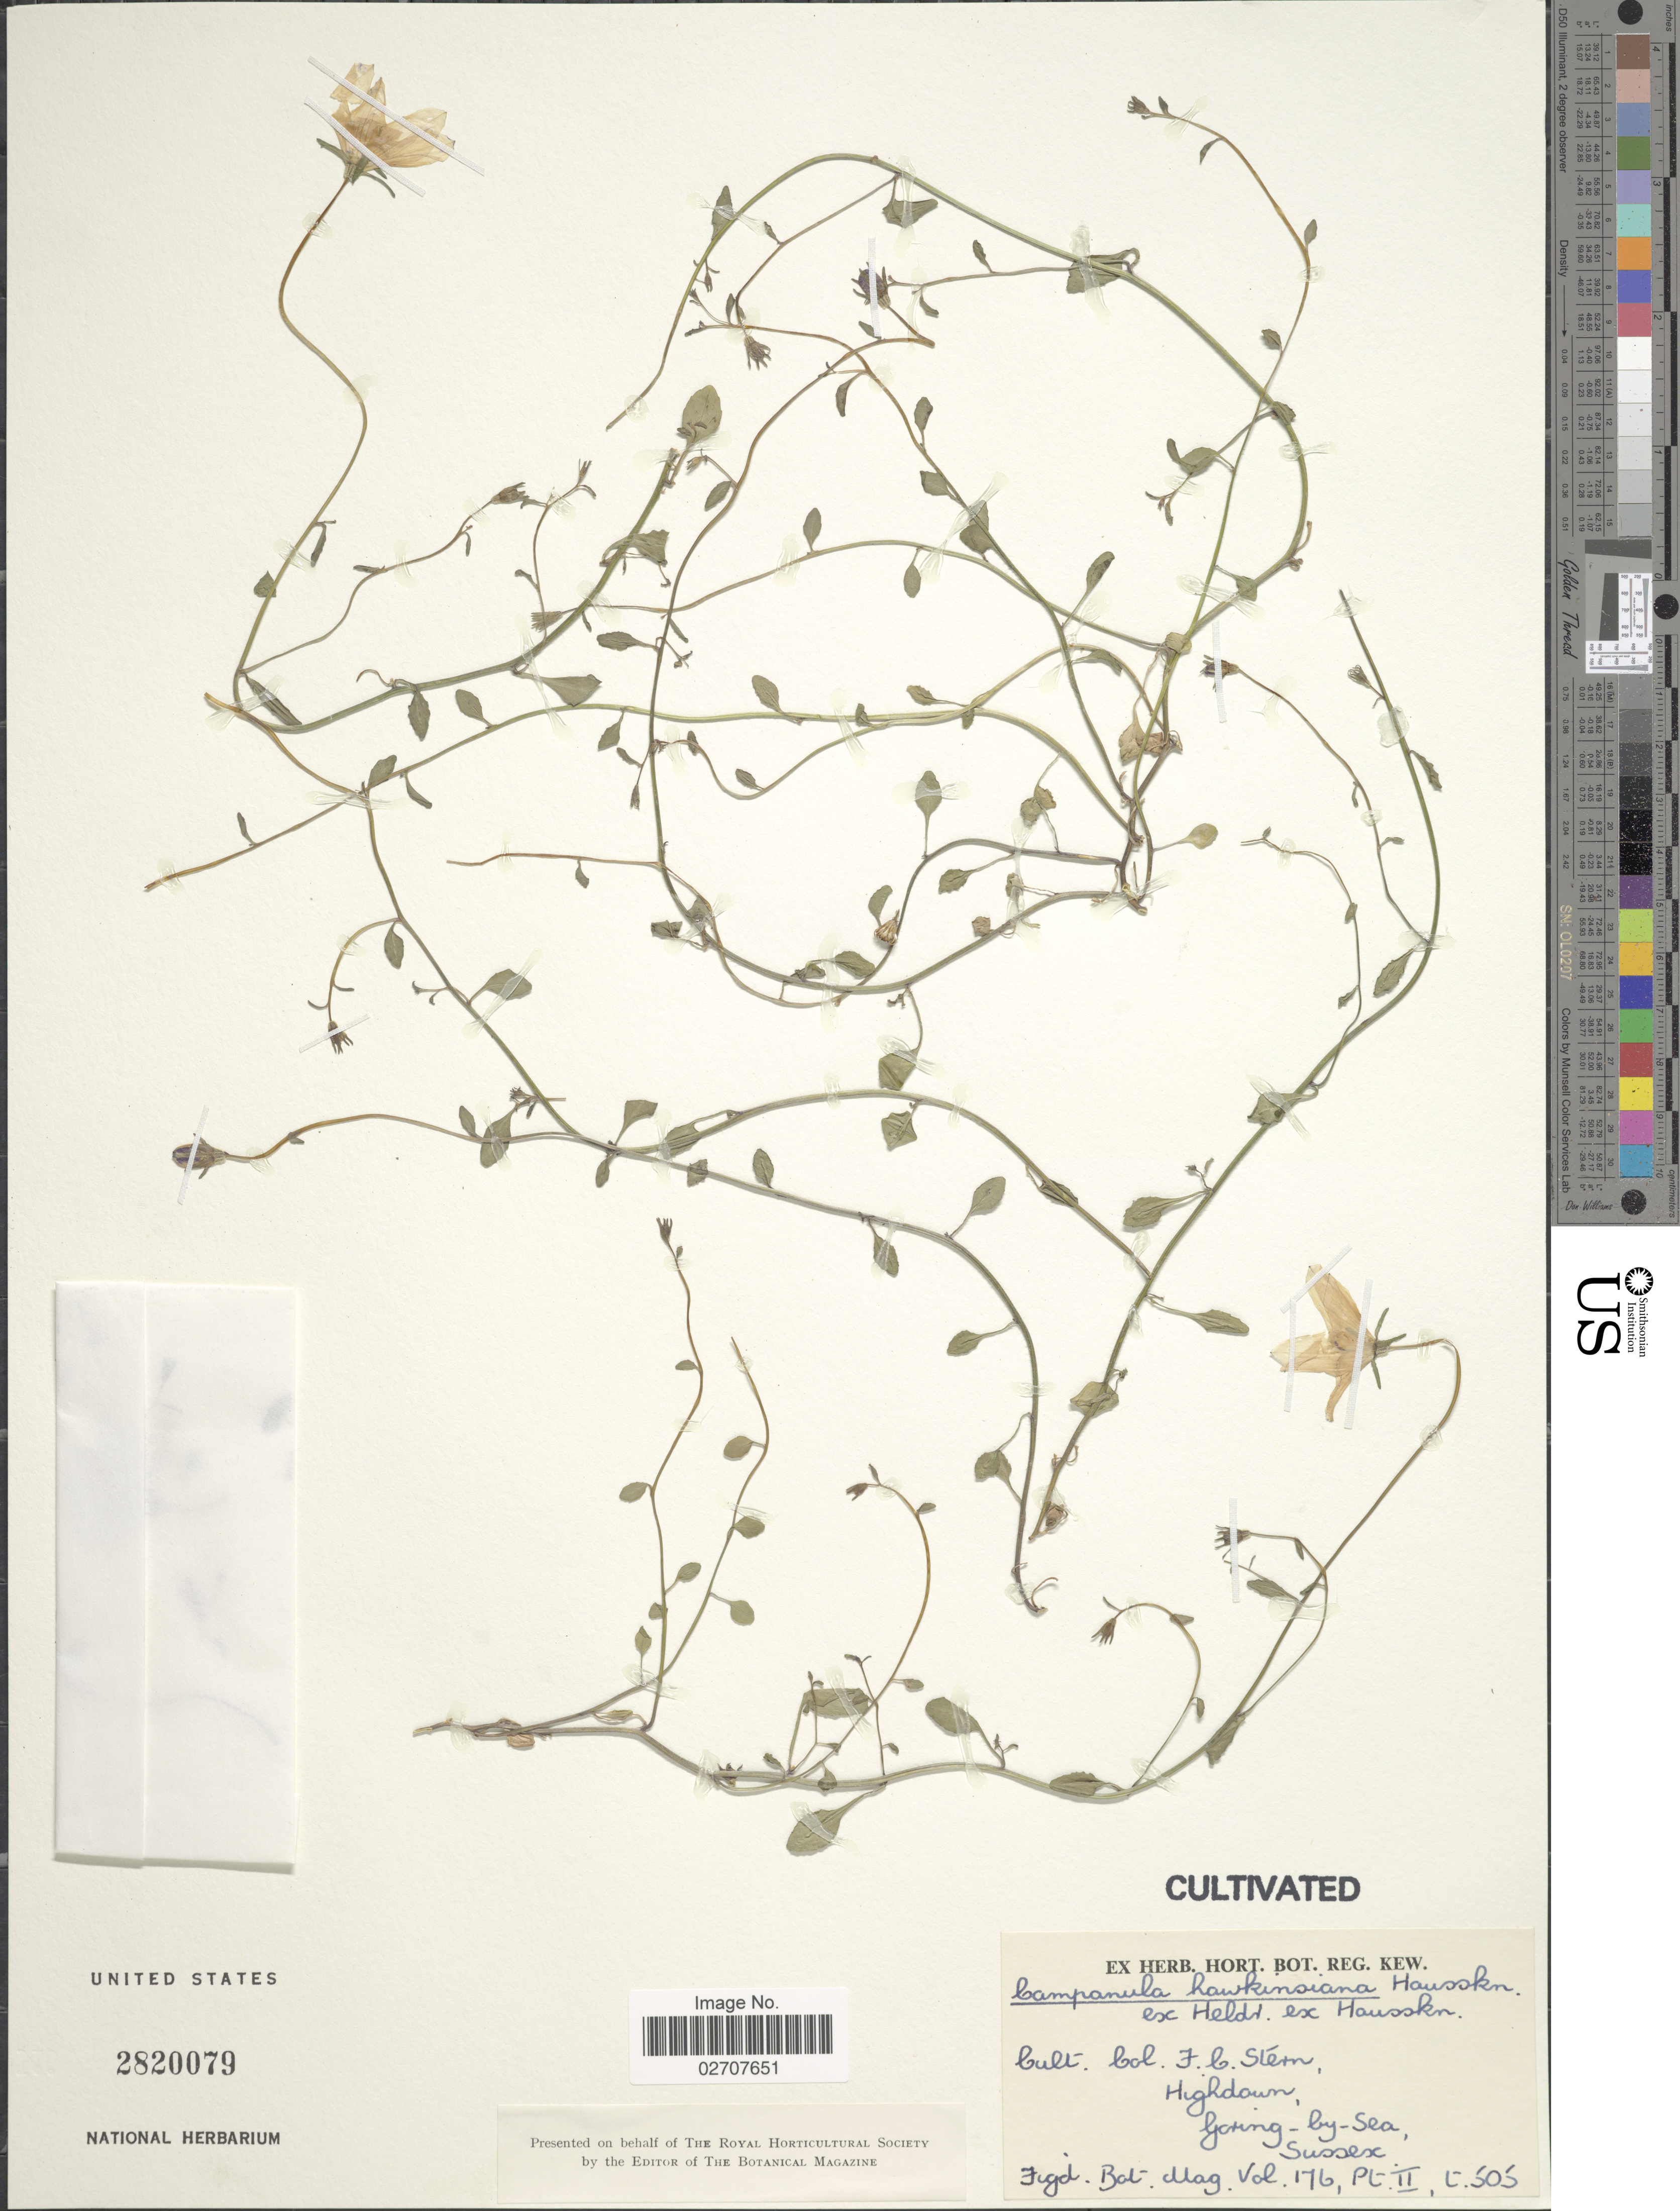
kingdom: Plantae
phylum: Tracheophyta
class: Magnoliopsida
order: Asterales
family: Campanulaceae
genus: Campanula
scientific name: Campanula hawkinsiana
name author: Hausskn. & Heldr.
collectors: F. C. Stern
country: United Kingdom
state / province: England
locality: Highdown, Goring-by-Sea, Sussex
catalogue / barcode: US 2820079